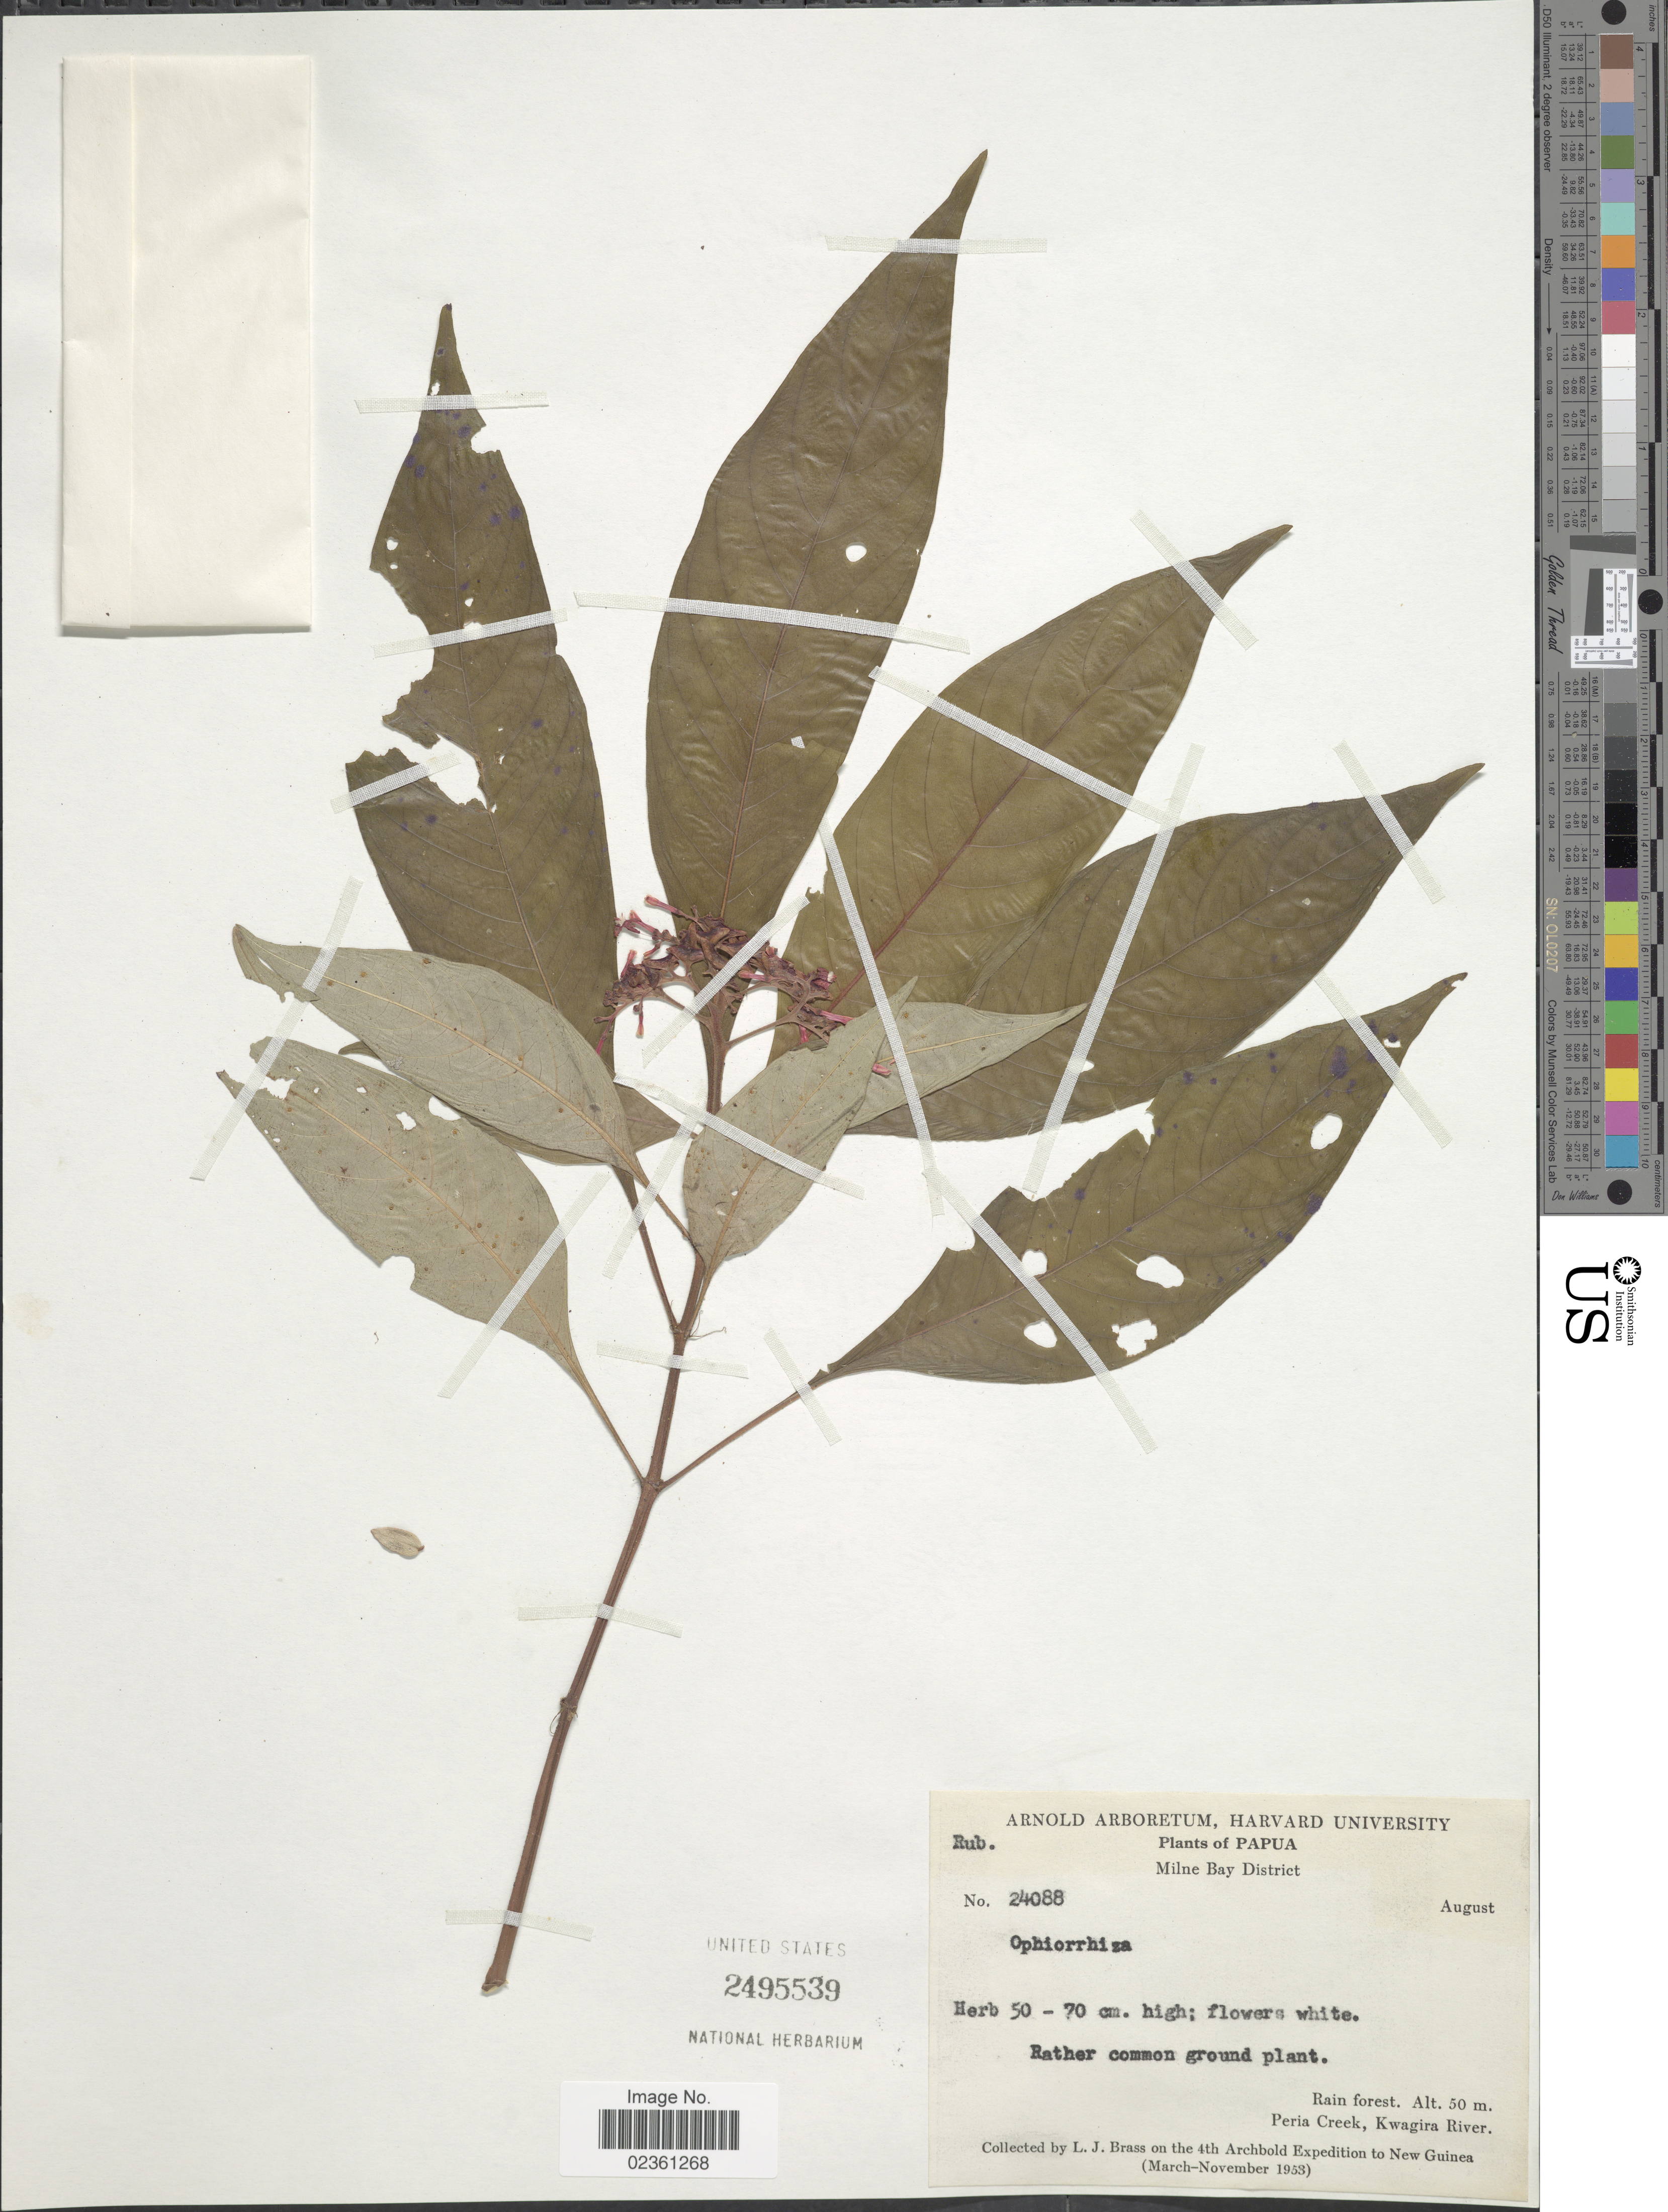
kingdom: Plantae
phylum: Tracheophyta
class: Magnoliopsida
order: Gentianales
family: Rubiaceae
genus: Ophiorrhiza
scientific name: Ophiorrhiza sp.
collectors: L. J. Brass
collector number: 24088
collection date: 1953-08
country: Papua New Guinea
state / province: Milne Bay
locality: Milne Bay District, Rather common ground plant, Rain forest, Peria Creek, Kwagira River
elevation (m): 50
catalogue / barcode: US 2495539